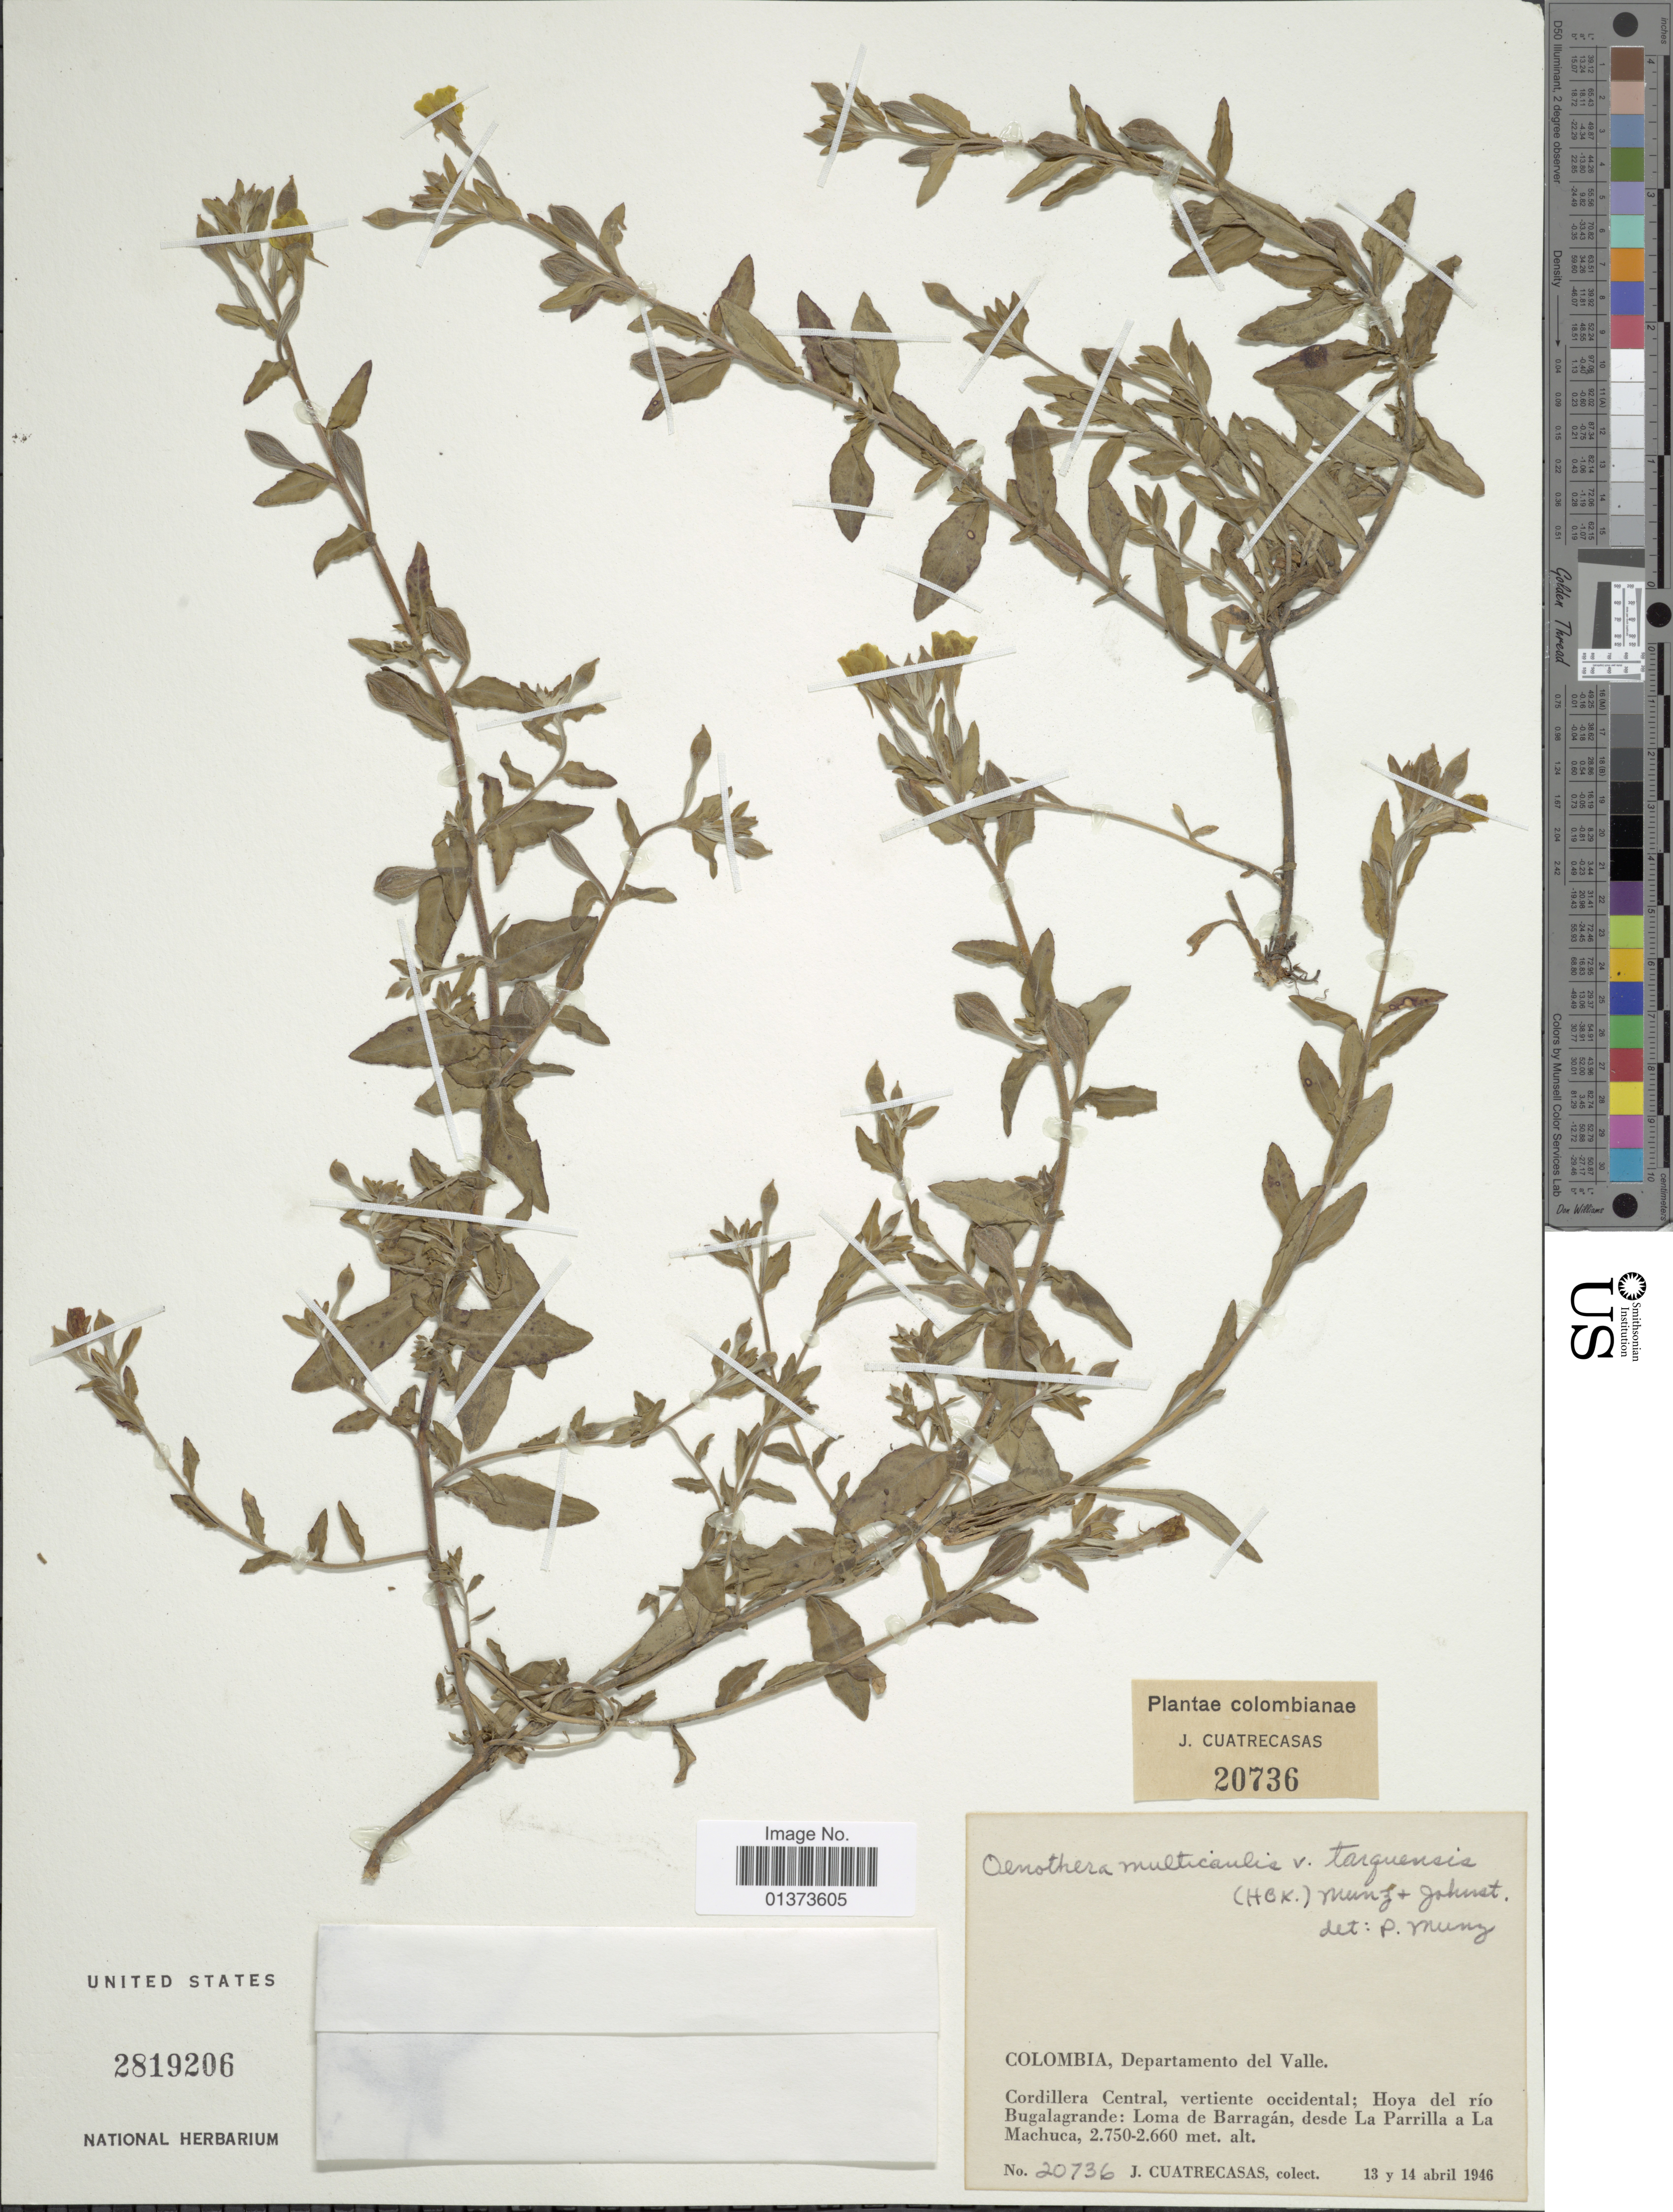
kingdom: Plantae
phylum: Tracheophyta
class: Magnoliopsida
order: Myrtales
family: Onagraceae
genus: Oenothera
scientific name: Oenothera multicaulis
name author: Ruiz & Pav.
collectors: J. Cuatrecasas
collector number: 20736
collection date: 1946-04-13/1946-04-14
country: Colombia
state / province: Valle del Cauca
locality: Cordiller Central, vertiente occidental; Hoya del río Bugalagrande: Loma de Barragán, desde La Parrilla a La Machuca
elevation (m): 2660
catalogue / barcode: US 2819206